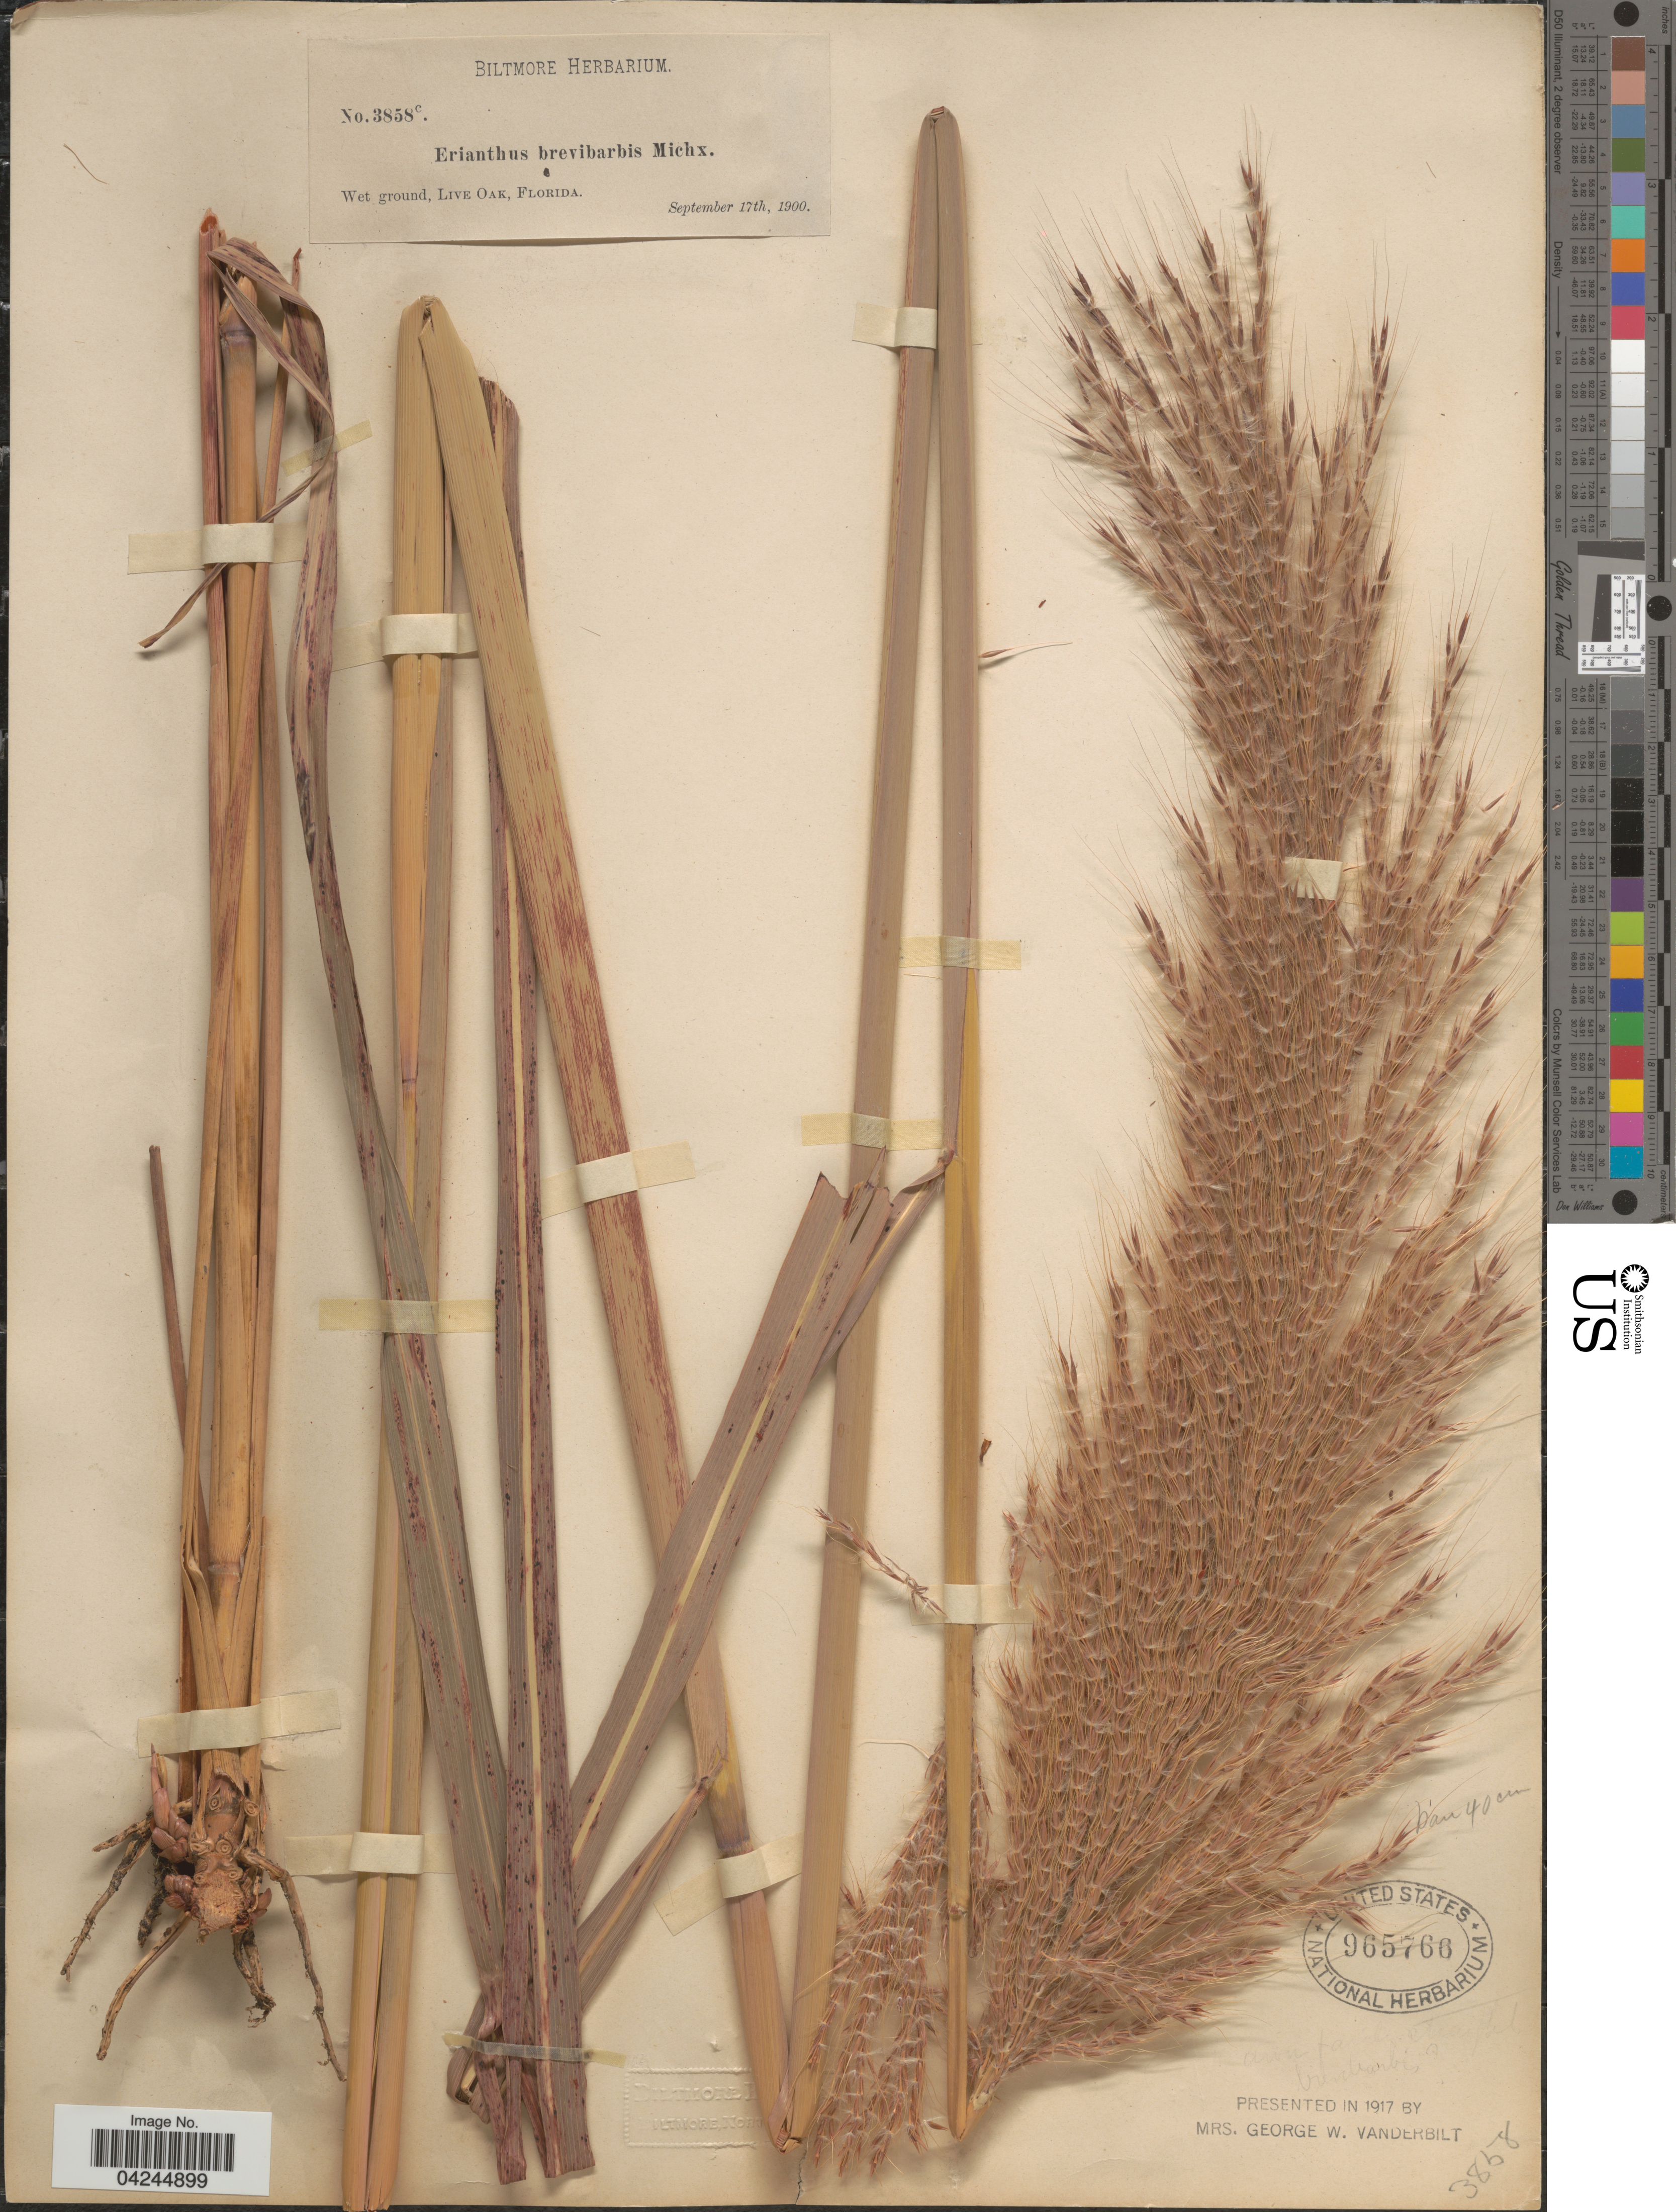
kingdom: Plantae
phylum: Tracheophyta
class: Liliopsida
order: Poales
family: Poaceae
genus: Erianthus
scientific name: Erianthus brevibarbis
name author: Michx.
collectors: ex herb. Biltmore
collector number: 3858c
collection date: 1900-09-17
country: United States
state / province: Florida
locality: Wet ground, Live Oak.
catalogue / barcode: US 965760